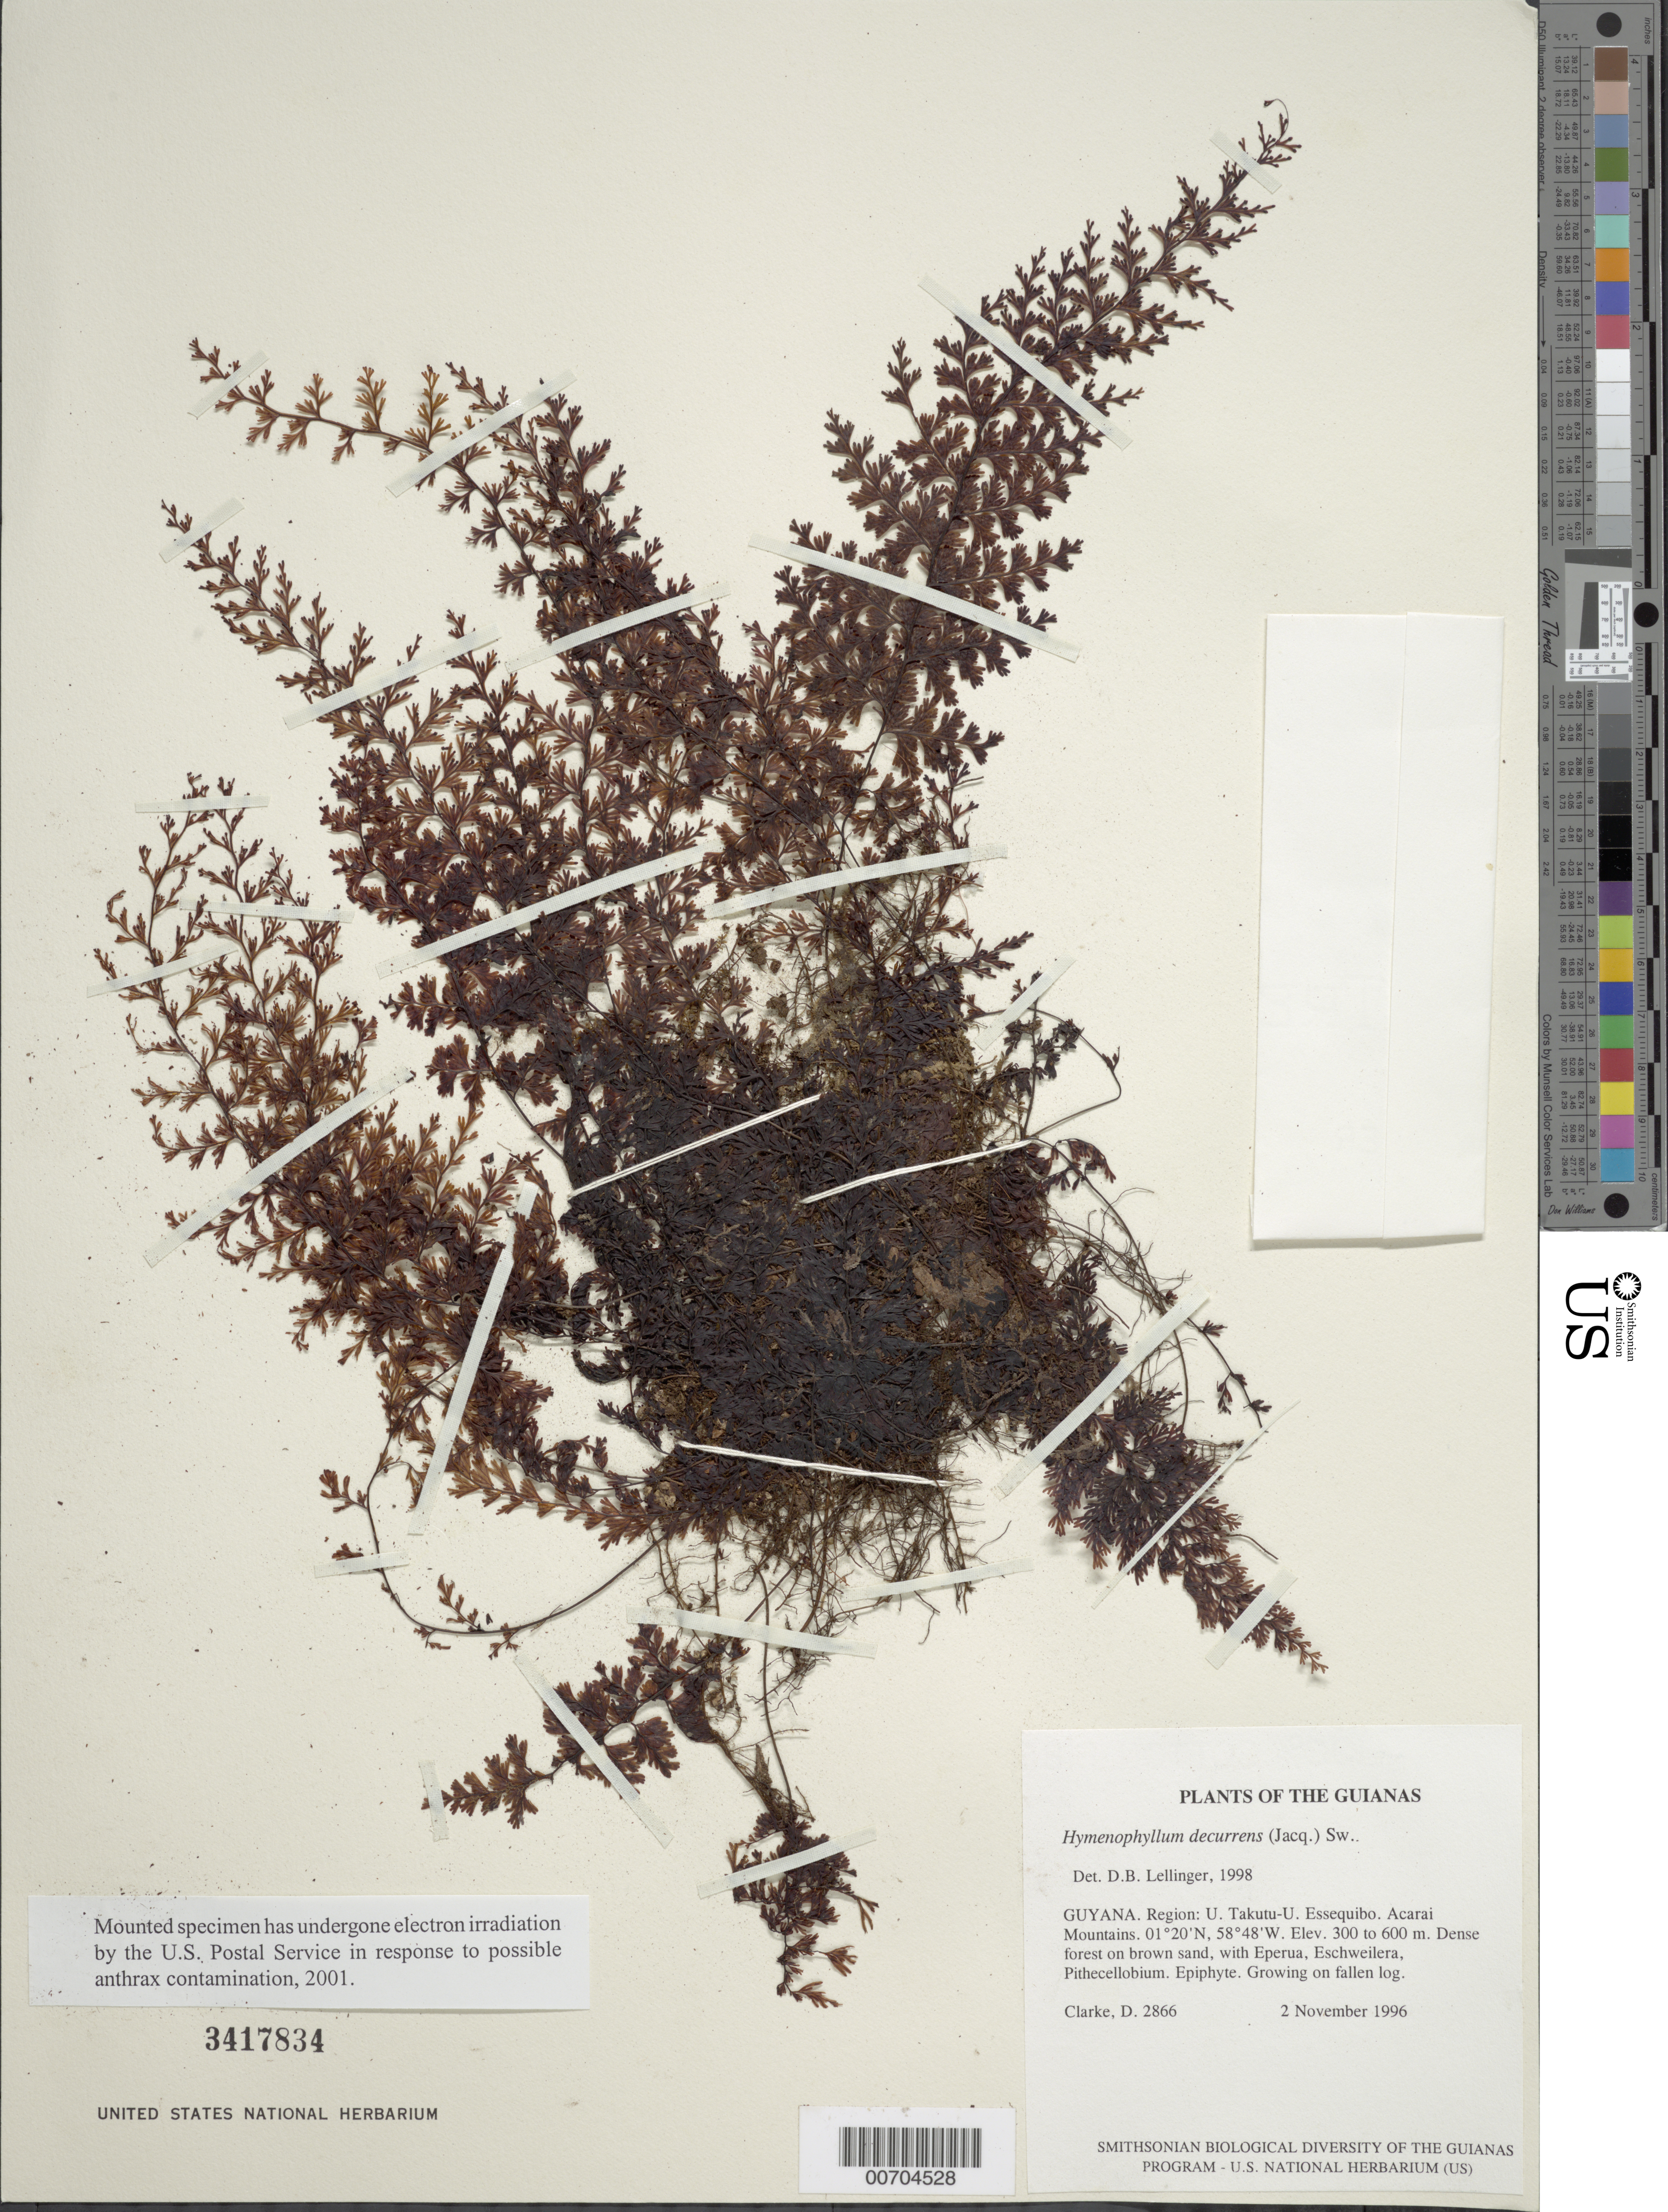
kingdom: Plantae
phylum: Tracheophyta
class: Polypodiopsida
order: Hymenophyllales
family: Hymenophyllaceae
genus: Hymenophyllum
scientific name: Hymenophyllum decurrens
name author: (Jacq.) Sw.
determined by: Lellinger, David B., (BOT), Smithsonian Institution - National Museum of Natural History (UNITED STATES)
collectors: H. D. Clarke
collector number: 2866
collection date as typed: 2 November 1996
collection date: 1996-11-02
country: Guyana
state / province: U. Takutu-U. Essequibo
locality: Acarai Mountains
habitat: Dense forest on brown sand, with Eperua, Eschweilera, Pithecellobium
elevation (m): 300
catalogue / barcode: US 3417834